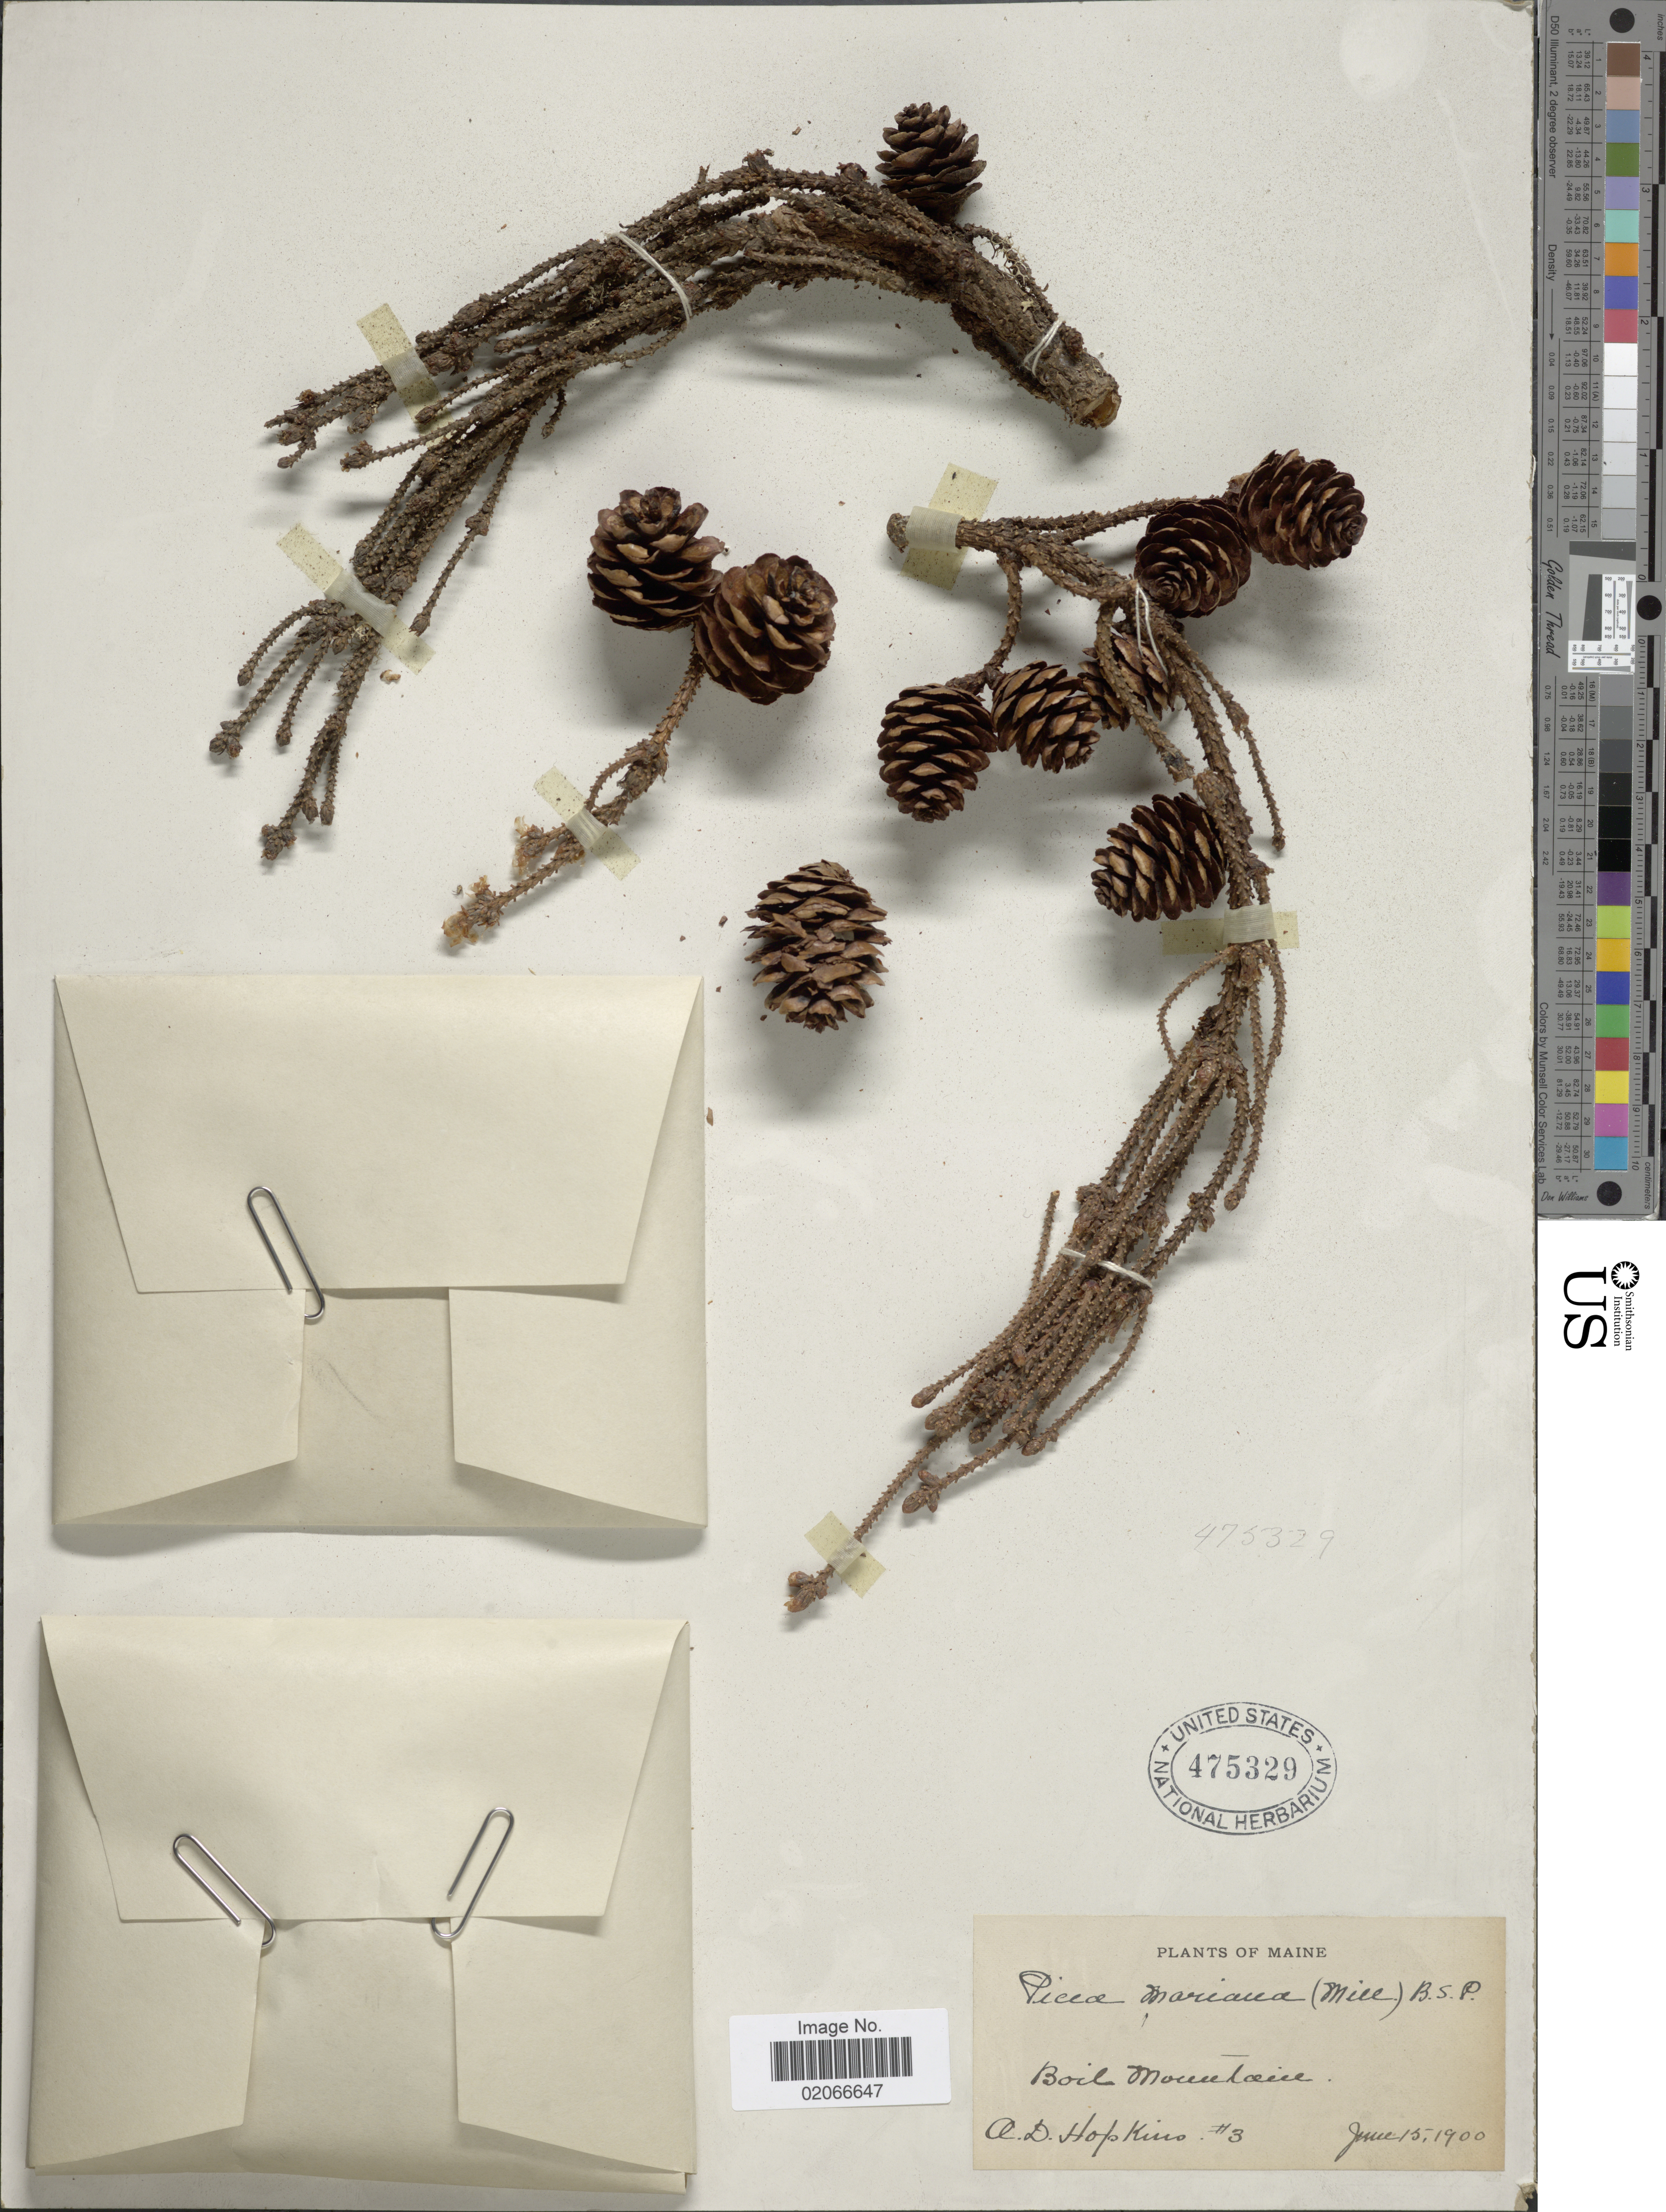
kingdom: Plantae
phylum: Tracheophyta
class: Pinopsida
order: Pinales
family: Pinaceae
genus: Picea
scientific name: Picea mariana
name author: (Mill.) Britton, Stearns & Poggenb.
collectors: A. Hopkins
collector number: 3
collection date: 1900-06-15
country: United States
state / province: Maine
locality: Boil Mountain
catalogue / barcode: US 475329